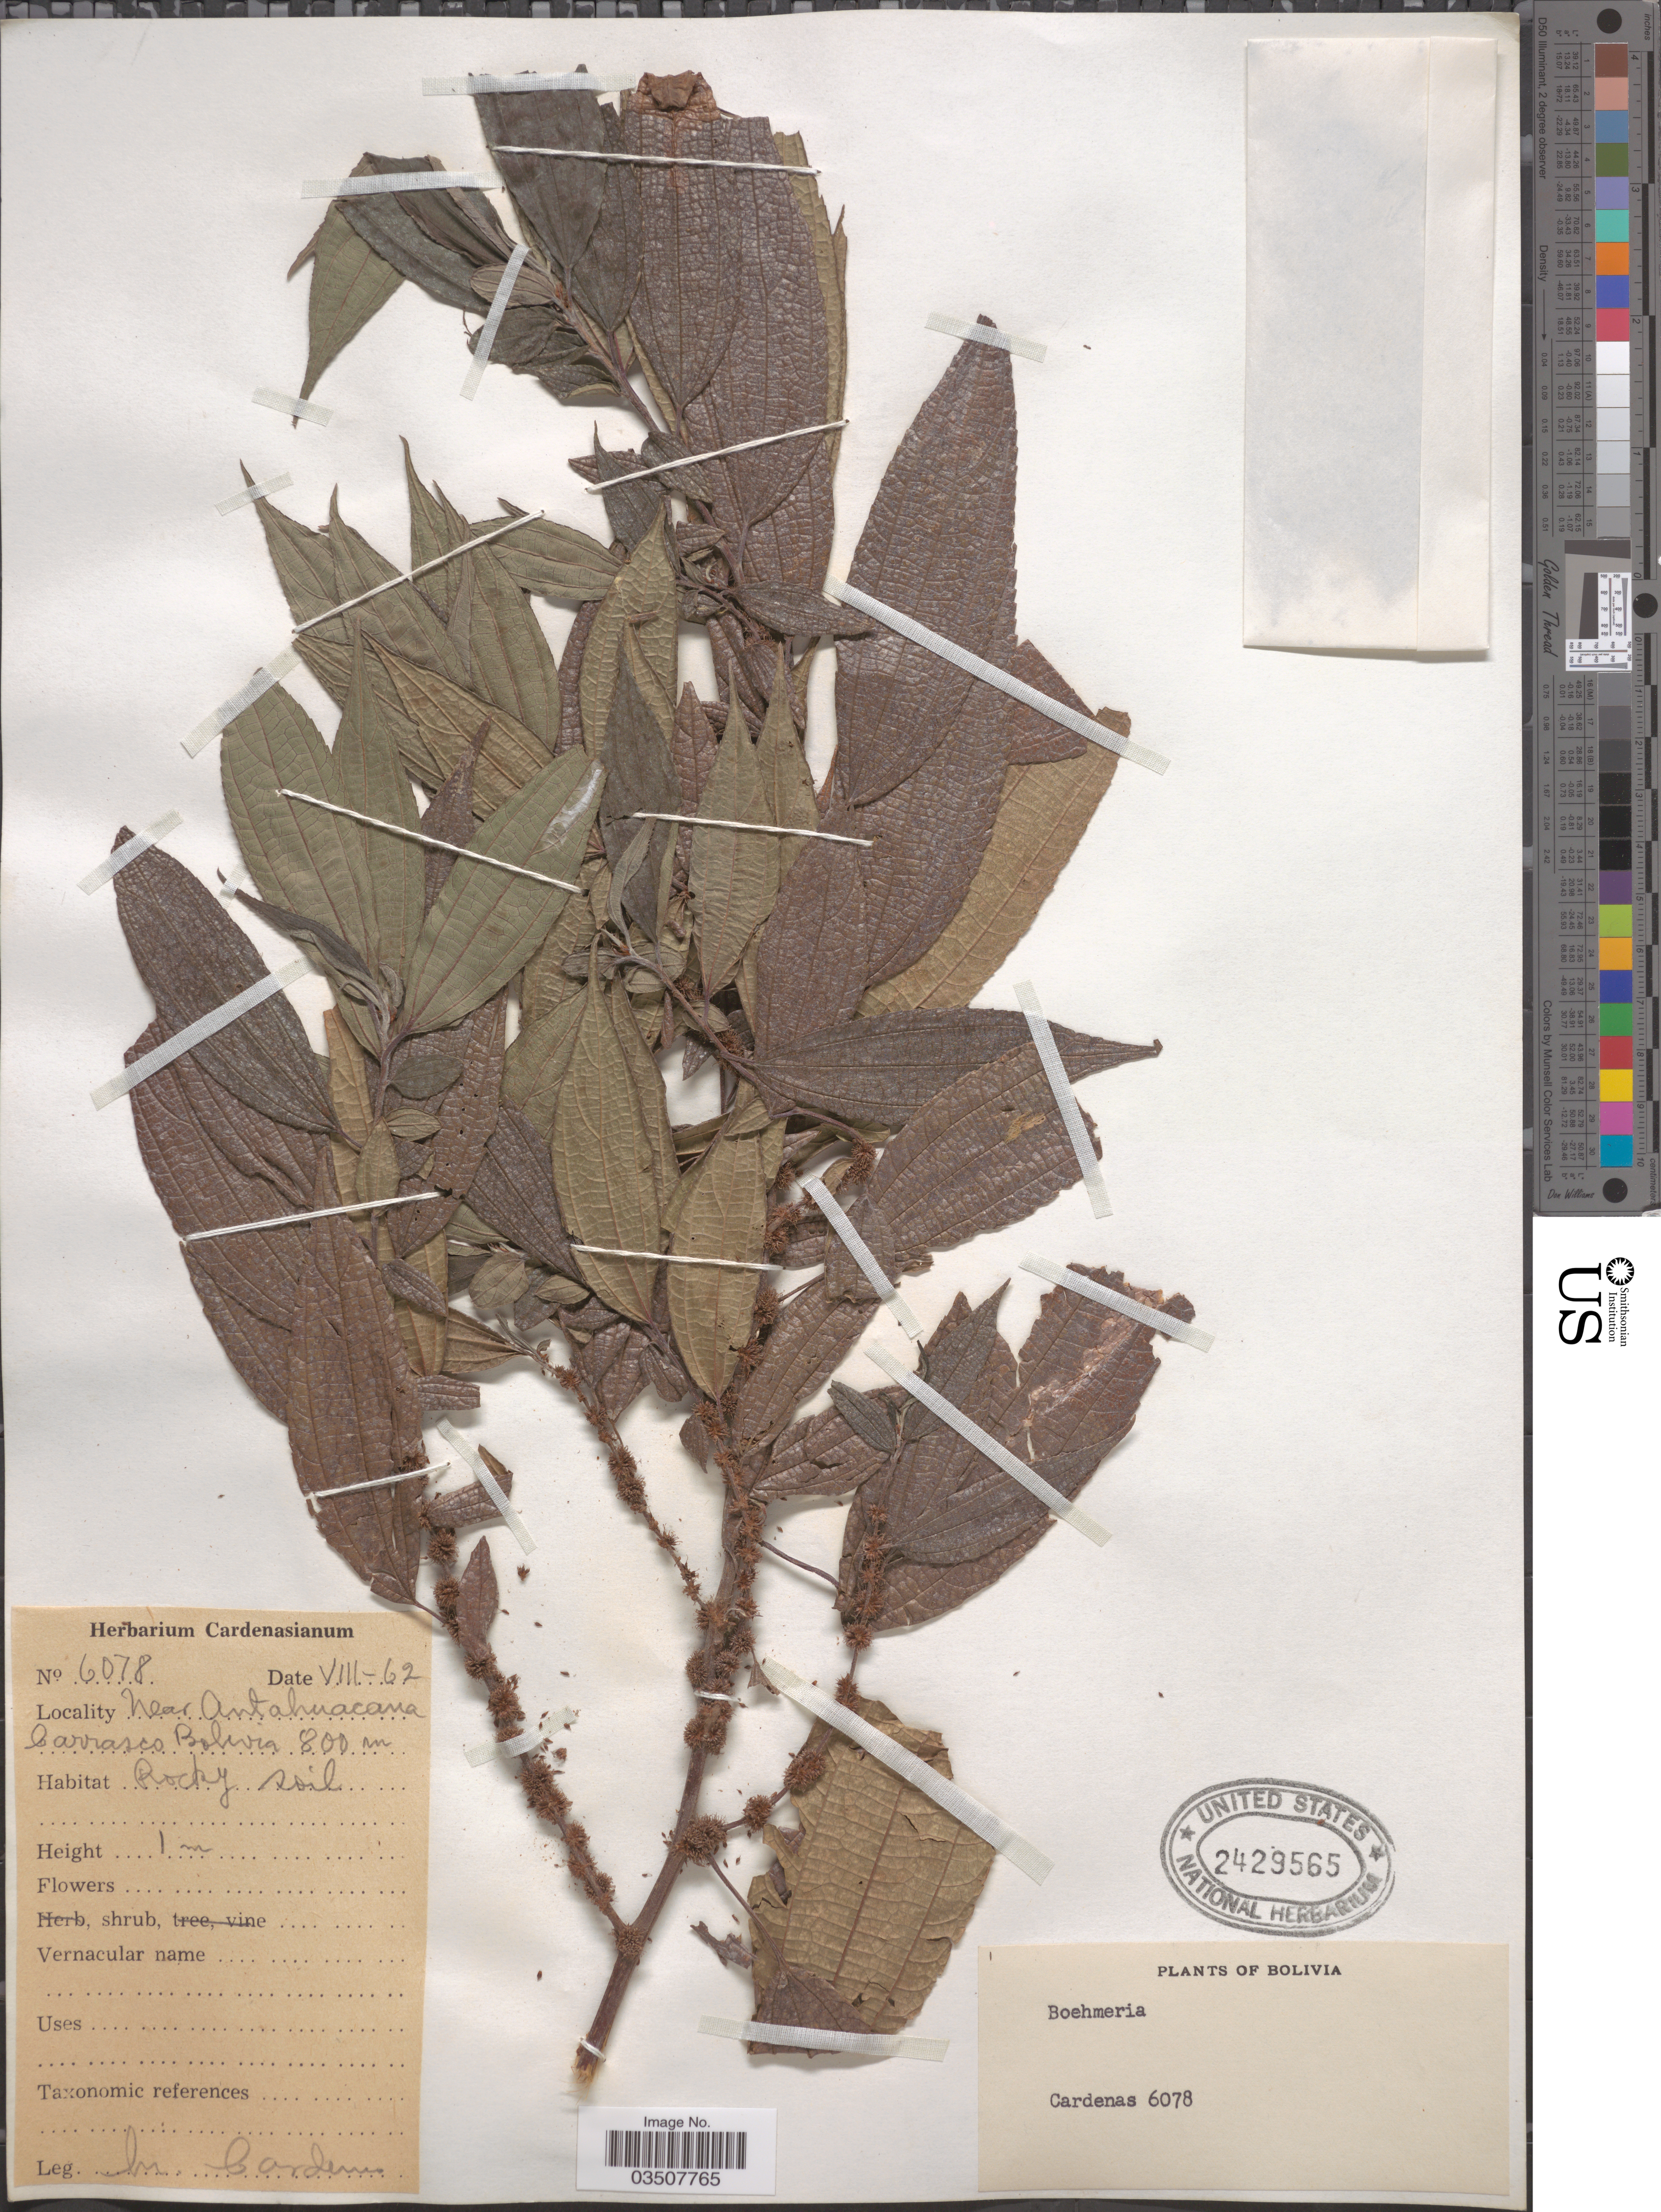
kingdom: Plantae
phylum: Tracheophyta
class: Magnoliopsida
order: Rosales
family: Urticaceae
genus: Boehmeria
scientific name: Boehmeria sp.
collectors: M. Cárdenas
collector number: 6078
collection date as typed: Transcribed d/m/y: /8/62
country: Bolivia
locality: Near Antahuacana Carrasco.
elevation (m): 800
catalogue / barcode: US 2429565